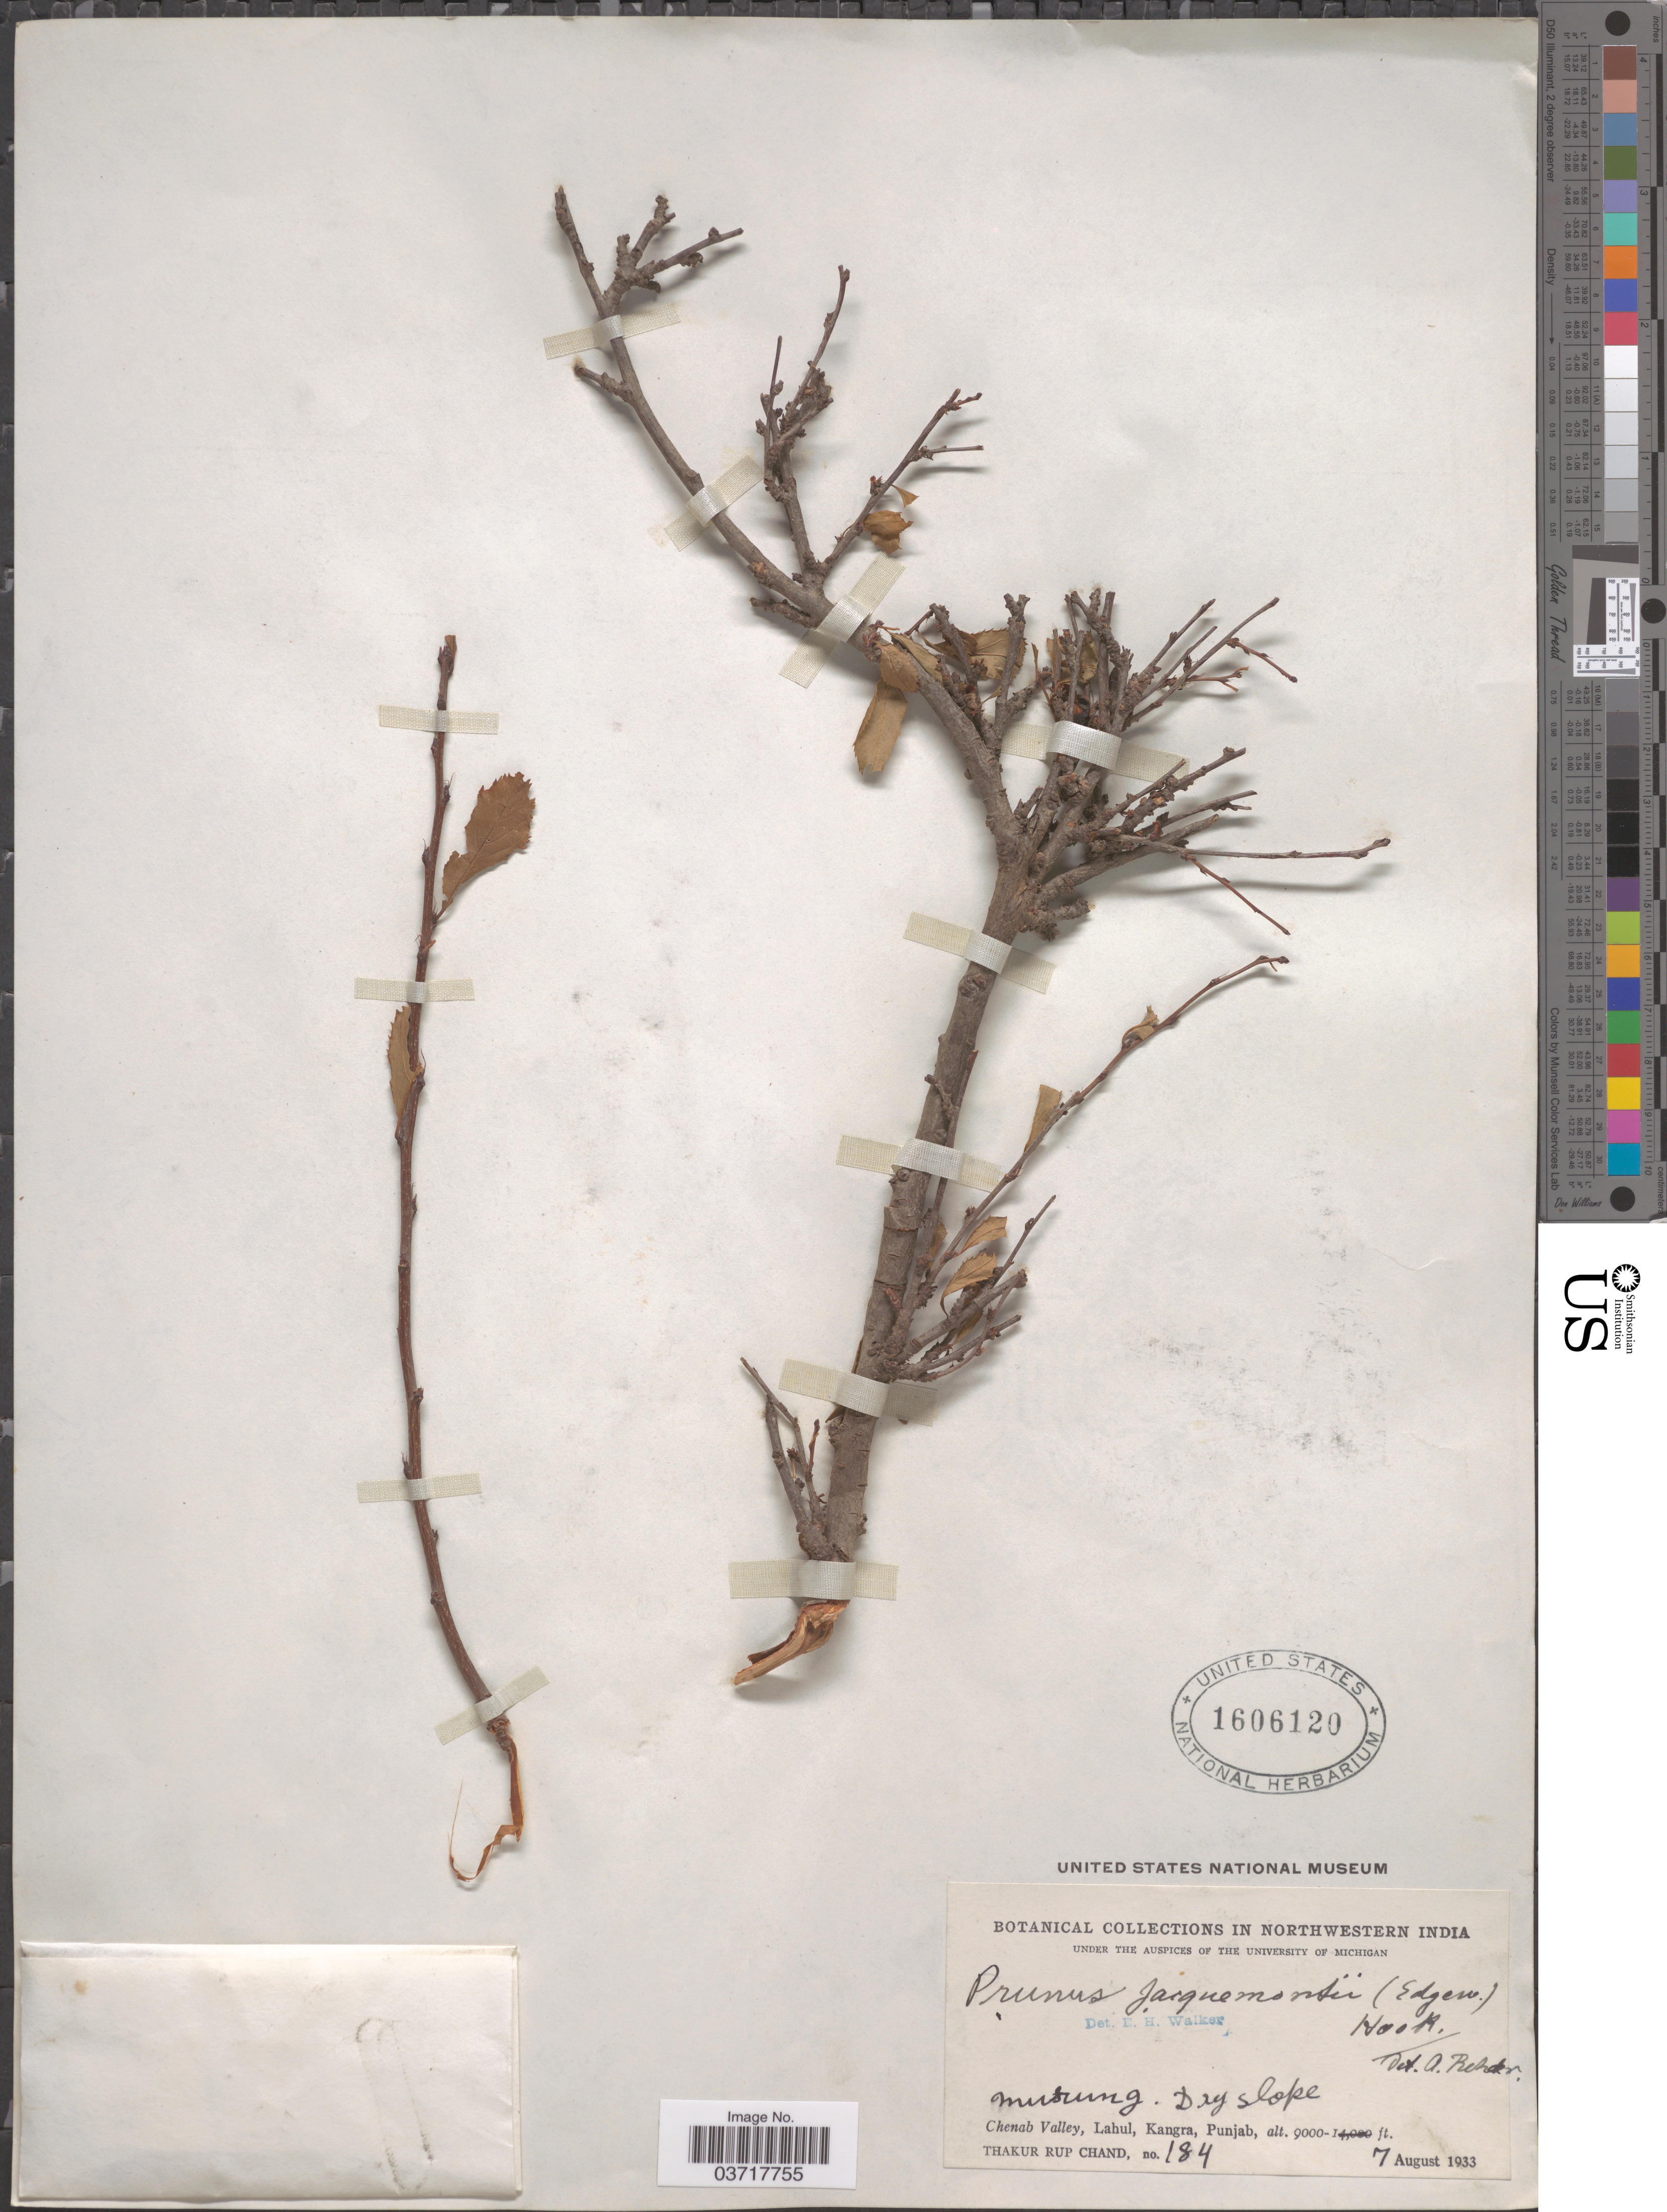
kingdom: Plantae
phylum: Tracheophyta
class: Magnoliopsida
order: Rosales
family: Rosaceae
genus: Prunus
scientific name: Prunus japonica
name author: Thunb.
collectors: T. R. Chand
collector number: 184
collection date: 1933-08-07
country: India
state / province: Punjab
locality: Northwestern India. Chenab Valley, Lahul, Kangra.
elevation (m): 2743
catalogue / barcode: US 1606120